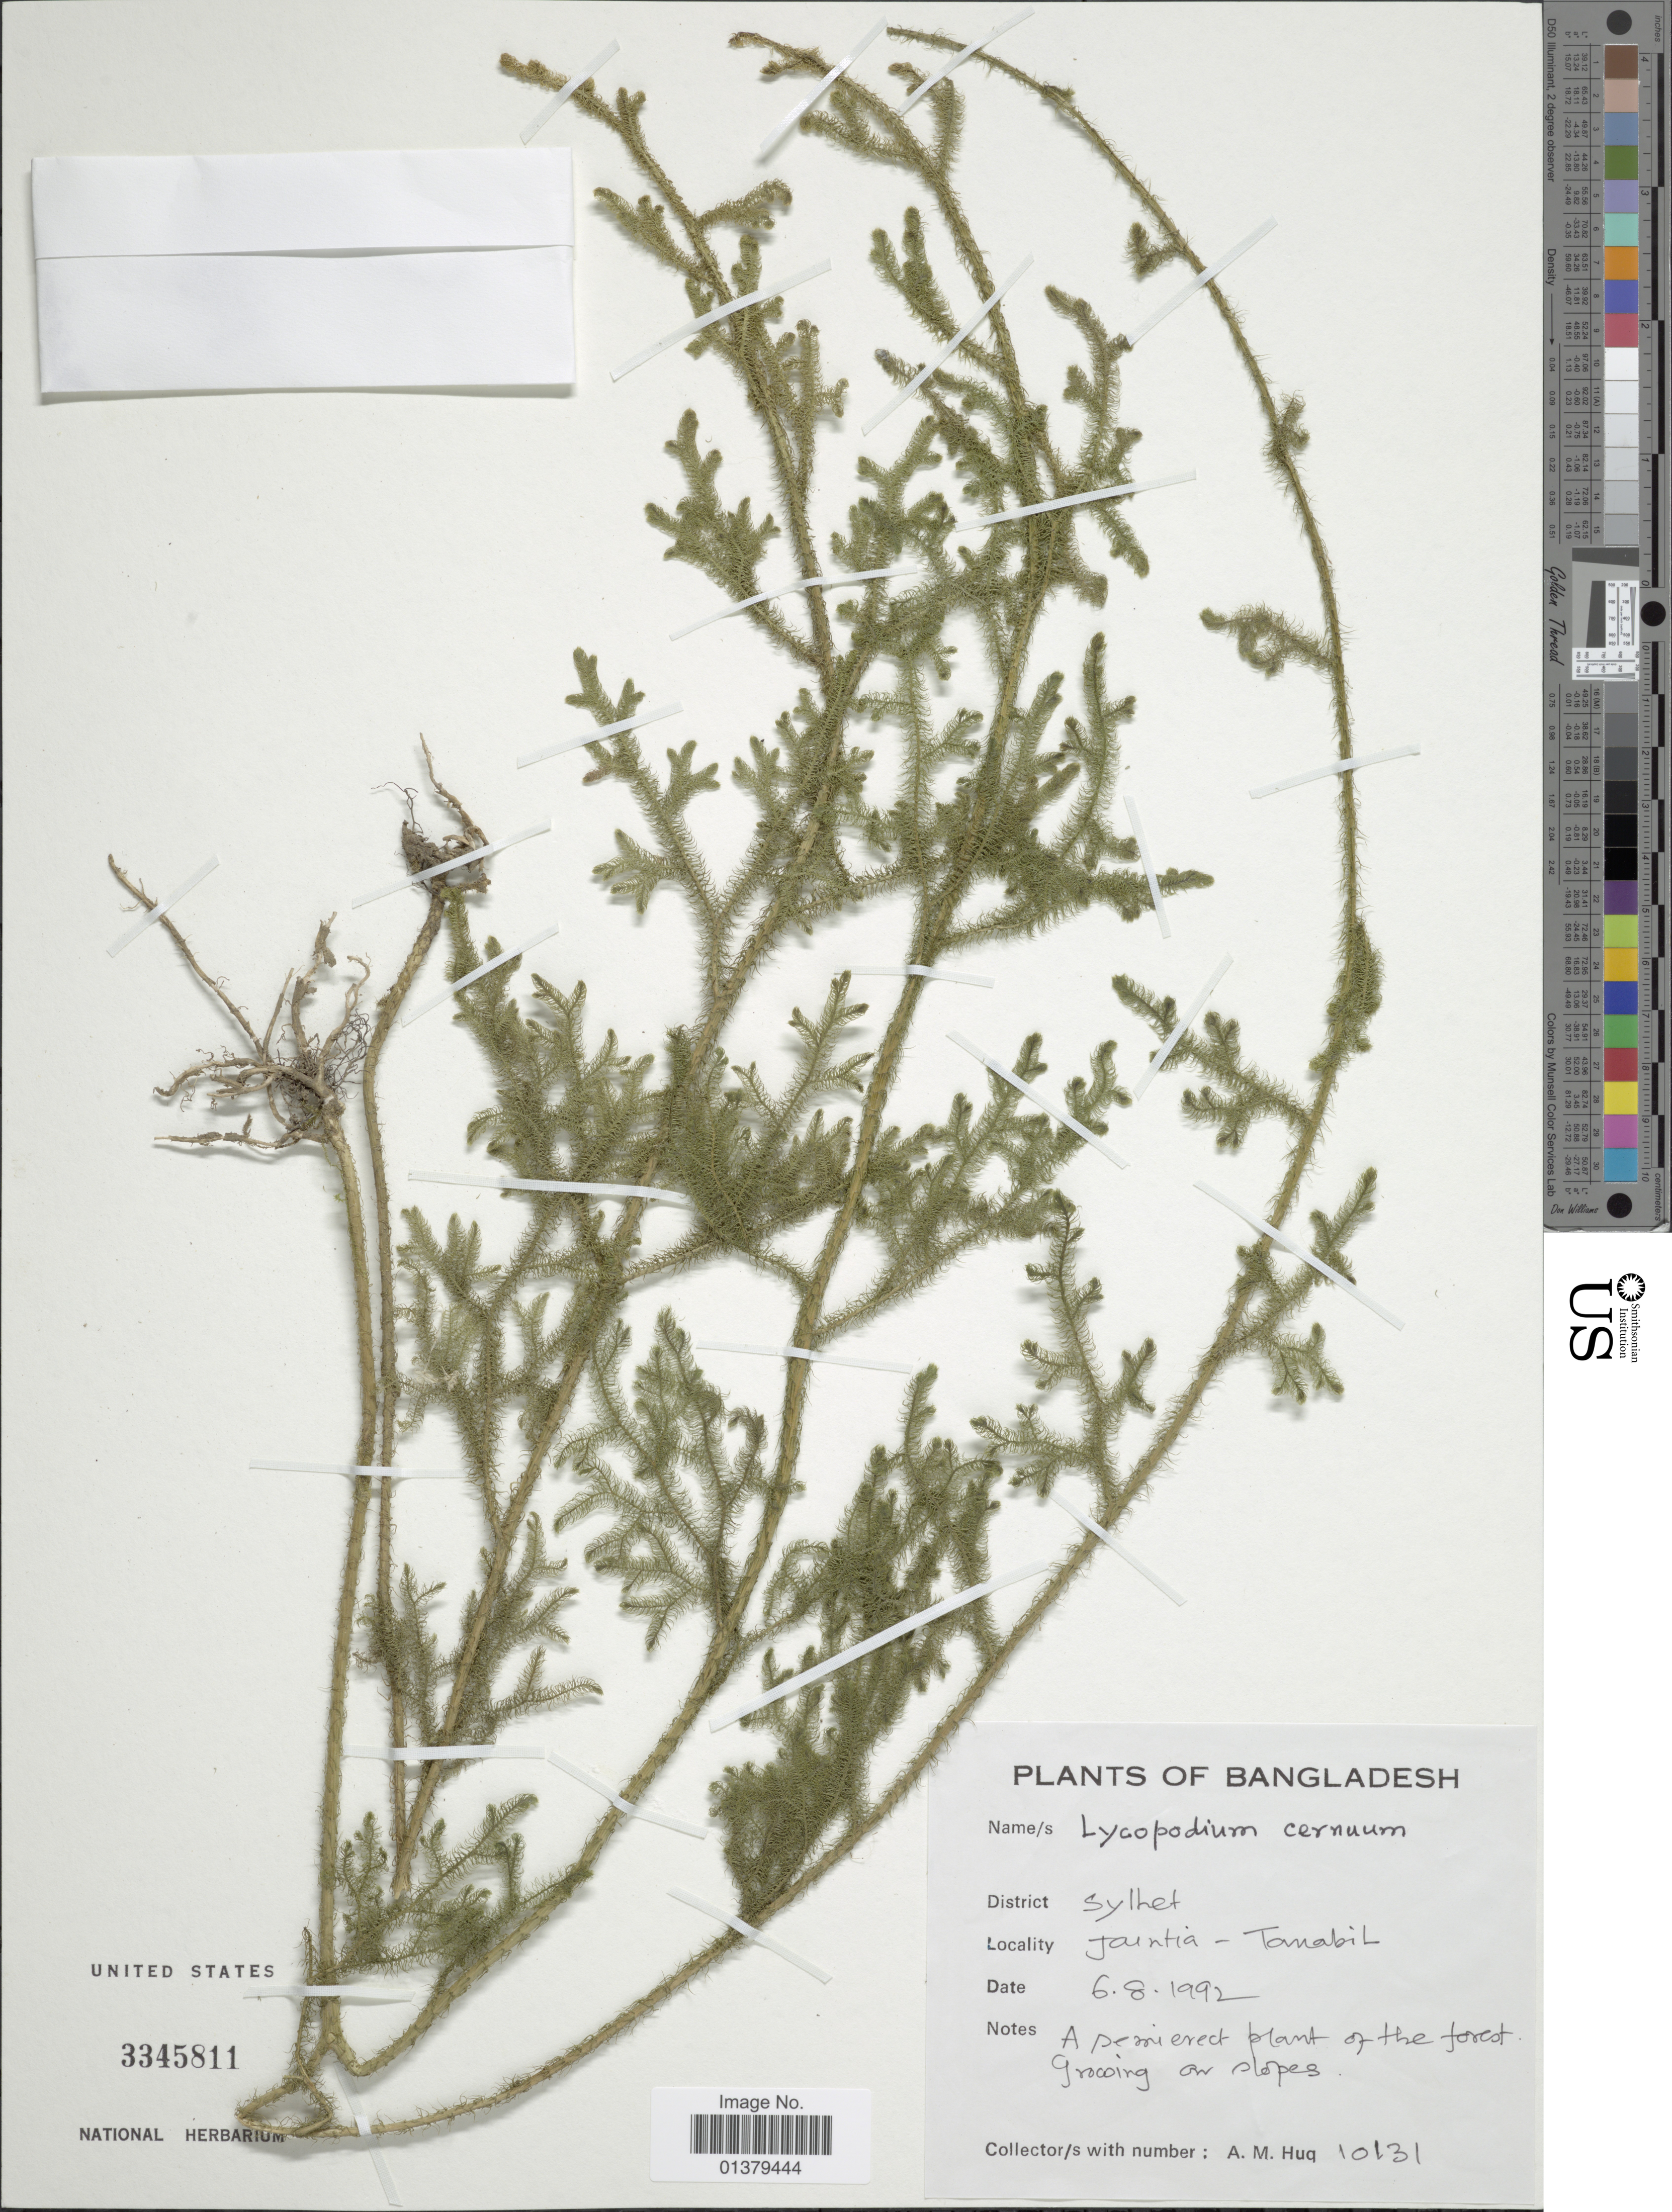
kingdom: Plantae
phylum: Tracheophyta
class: Lycopodiopsida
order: Lycopodiales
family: Lycopodiaceae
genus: Palhinhaea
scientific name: Palhinhaea cernua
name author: (L.) Vasc. & Franco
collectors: A. M. Huq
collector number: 10131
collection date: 1992-08-06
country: Bangladesh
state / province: Sylhet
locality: District Sylhet, Jauntia - Tanabil [interpreted]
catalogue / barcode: US 3345811